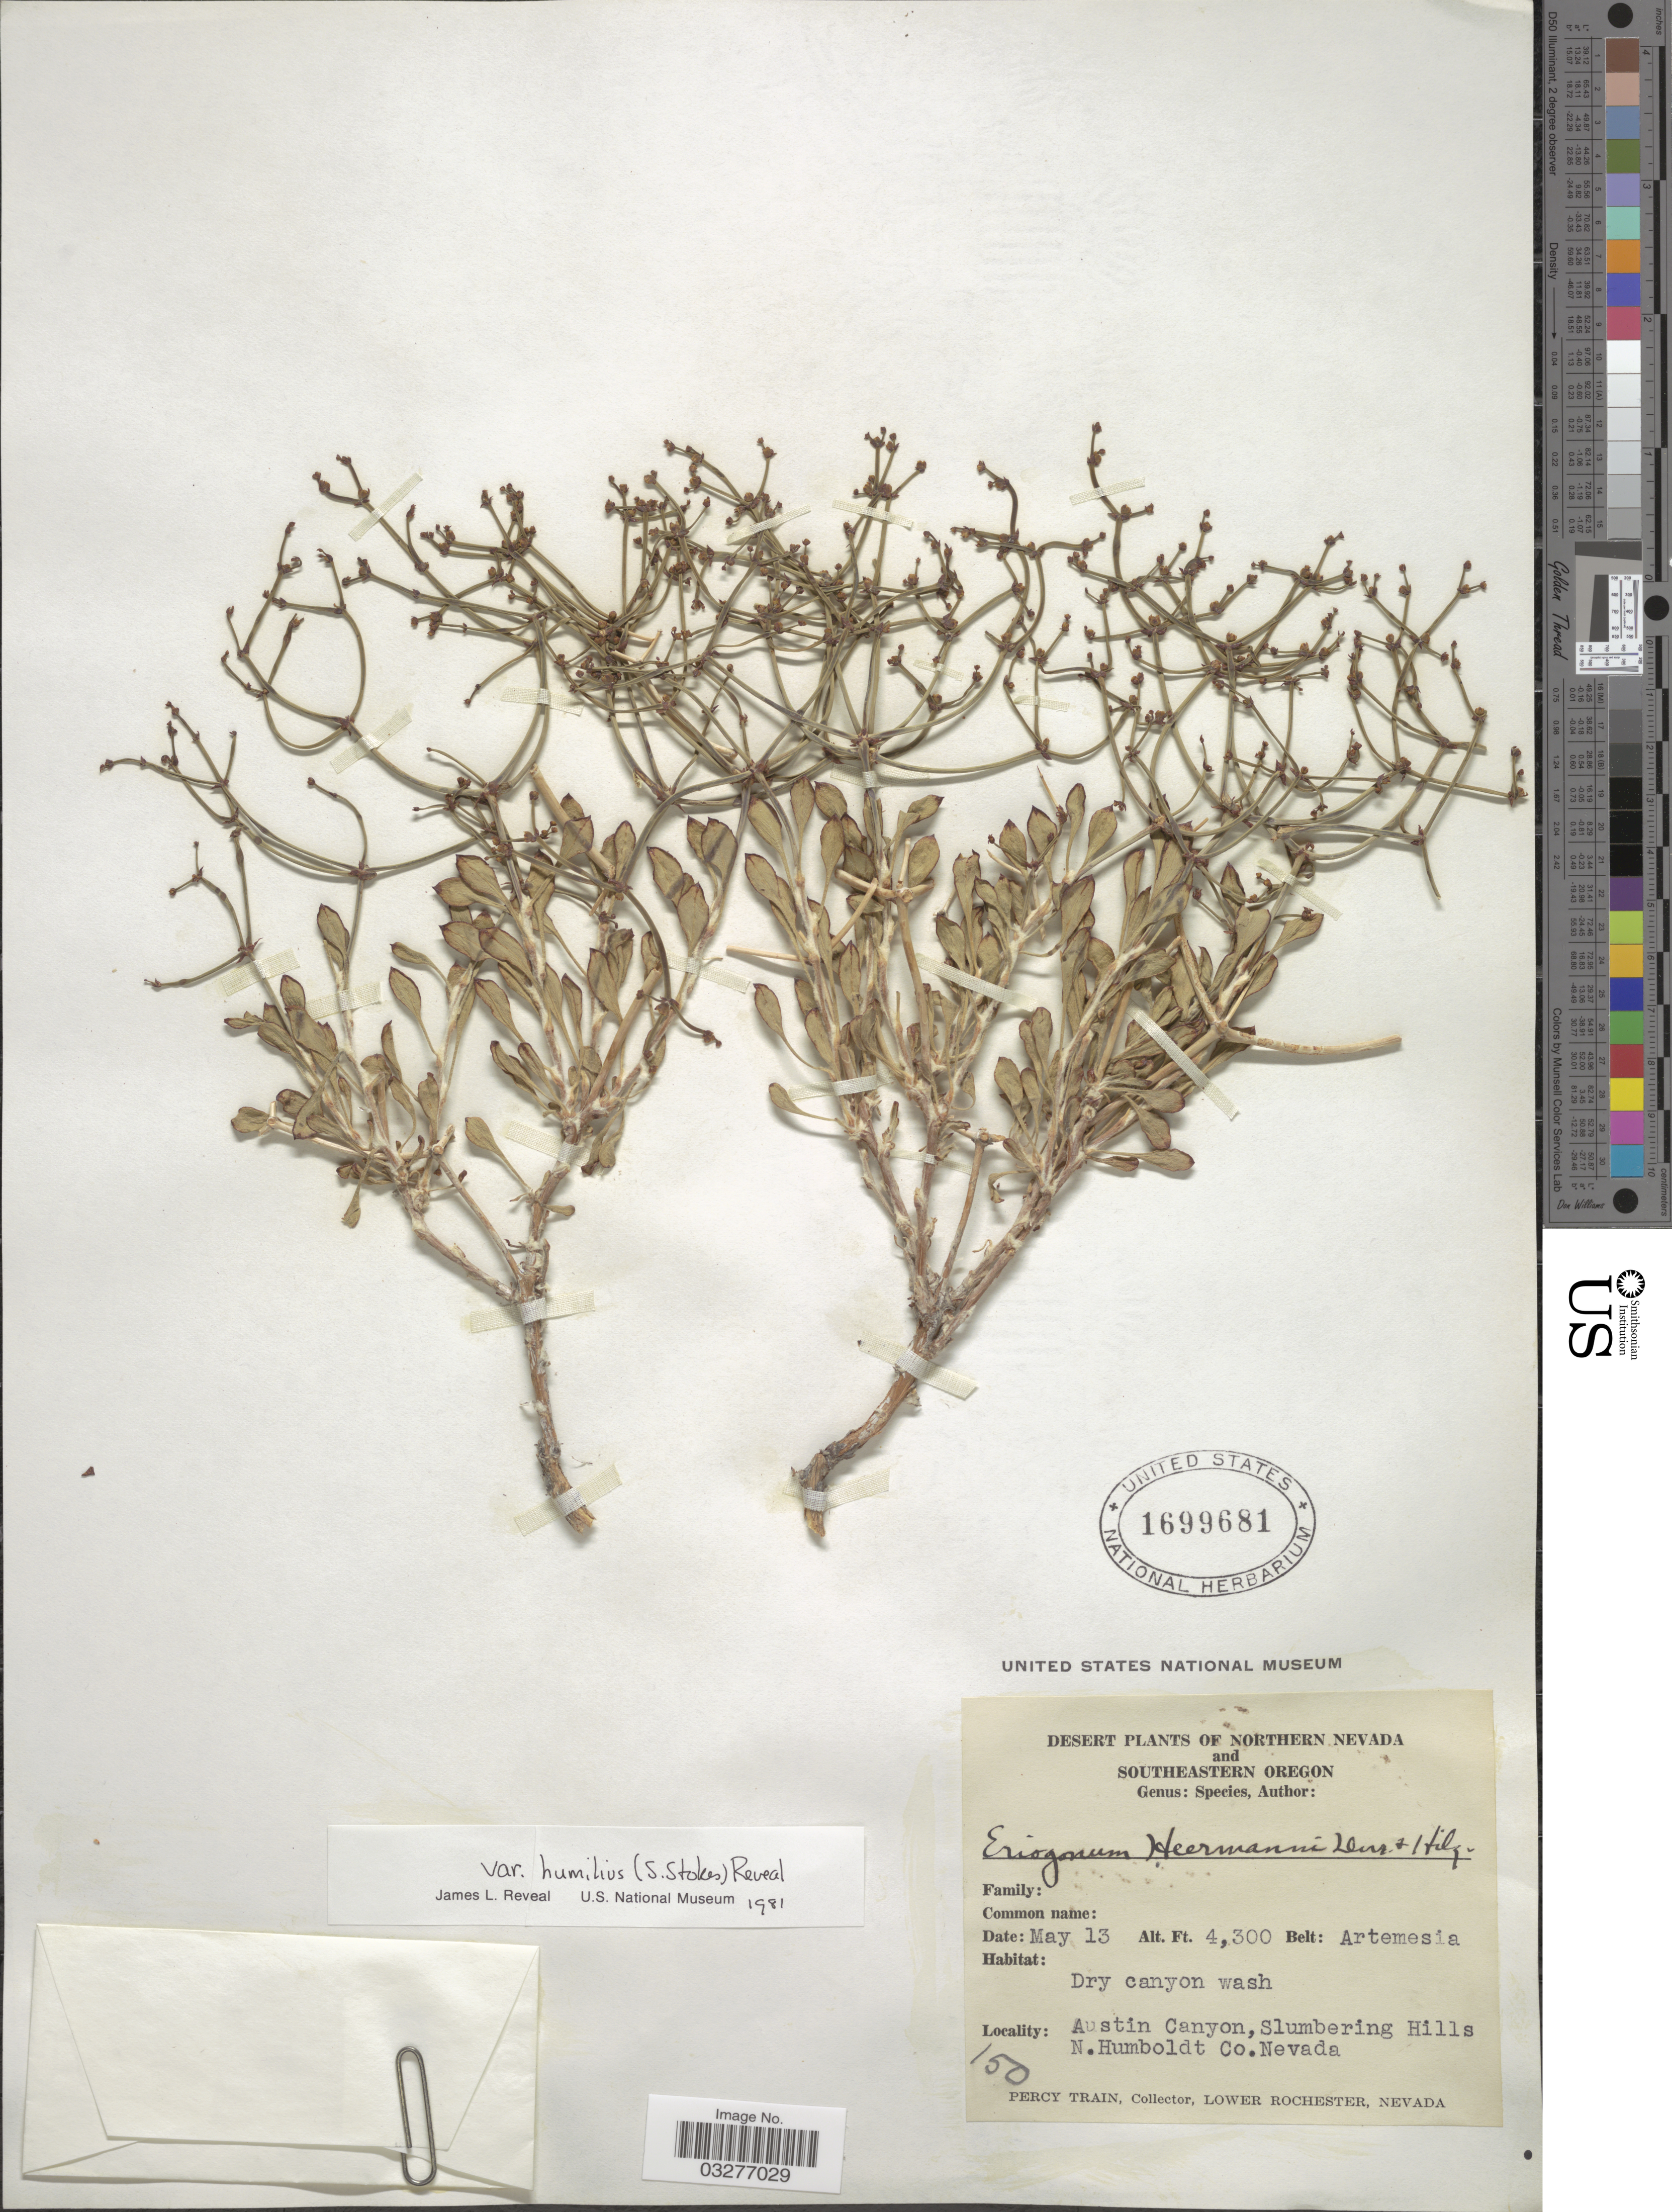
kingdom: Plantae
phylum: Tracheophyta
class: Magnoliopsida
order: Caryophyllales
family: Polygonaceae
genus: Eriogonum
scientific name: Eriogonum heermannii var. humilius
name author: (S. Stokes) Reveal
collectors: P. Train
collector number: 150?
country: United States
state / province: Nevada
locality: Austin Canyon, Slumbering Hills, N. Humboldt Co.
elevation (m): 1311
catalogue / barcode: US 1699681